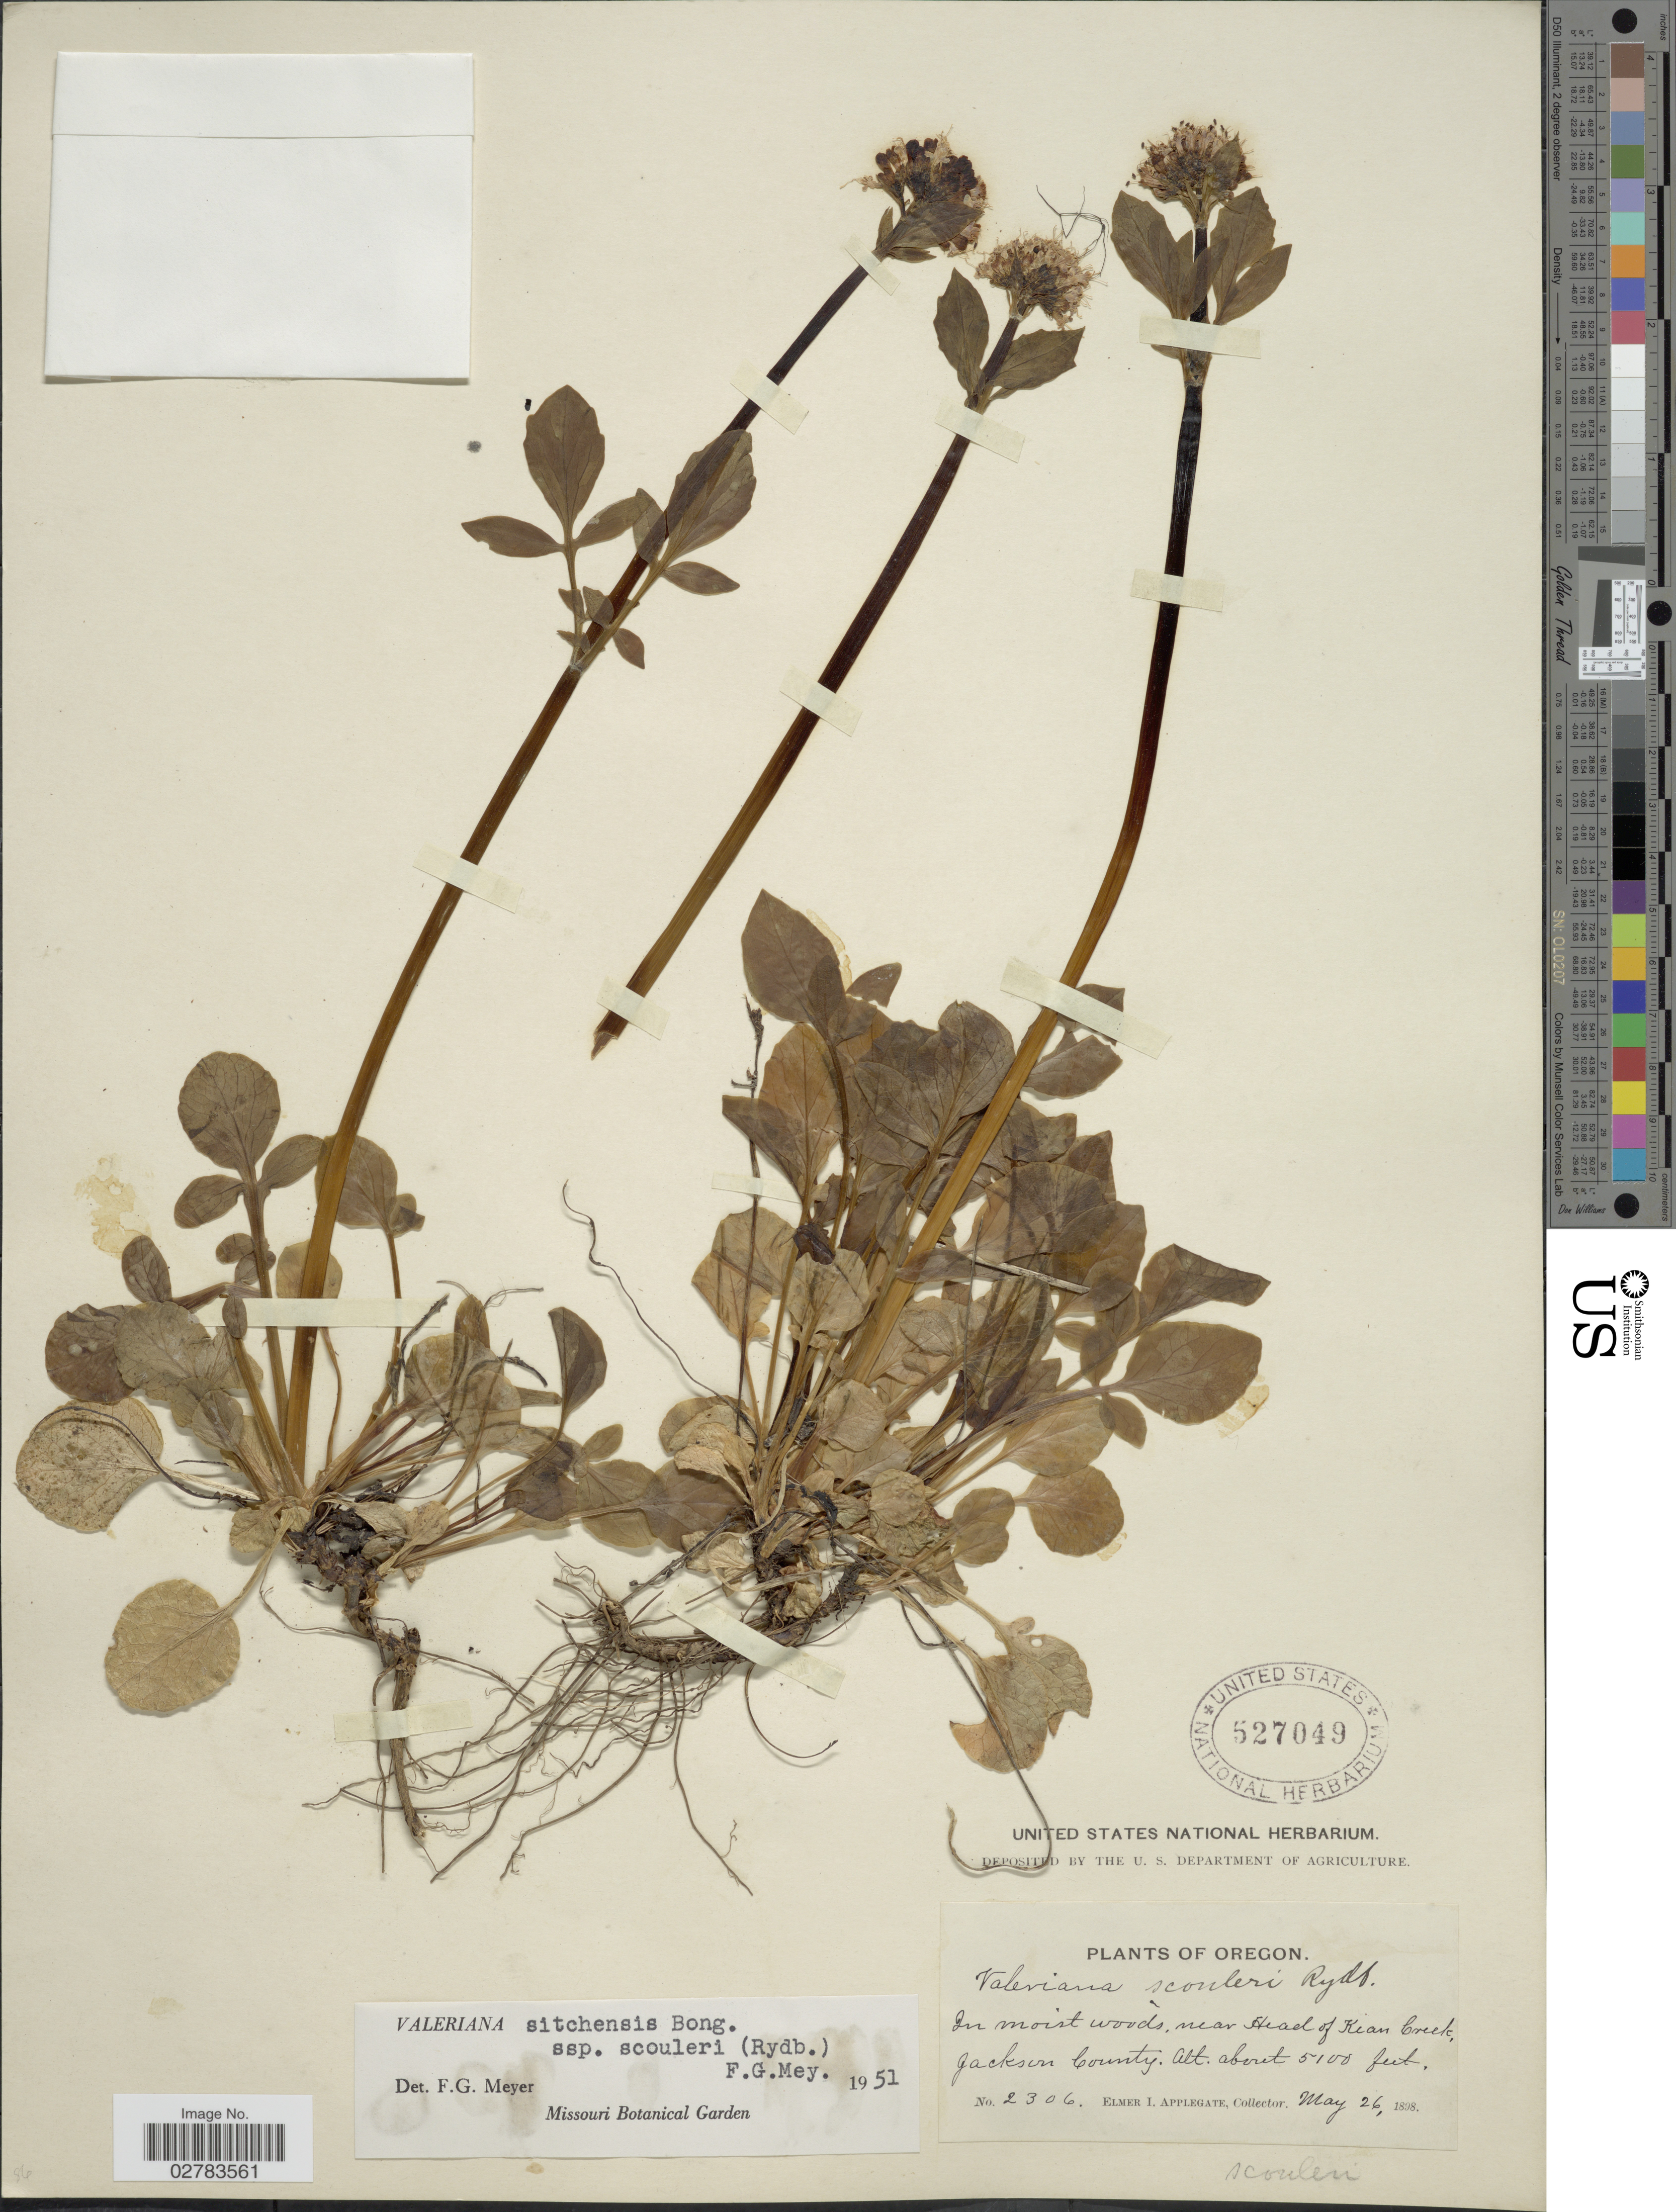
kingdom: Plantae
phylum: Tracheophyta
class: Magnoliopsida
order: Dipsacales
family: Caprifoliaceae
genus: Valeriana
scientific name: Valeriana sitchensis subsp. scouleri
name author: (Rydb.) F.G. Mey.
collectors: E. I. Applegate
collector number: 2306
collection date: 1898-05-26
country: United States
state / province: Oregon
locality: In moist woods, near Head of Kian Creek, Jackson County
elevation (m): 1554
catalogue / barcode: US 527049